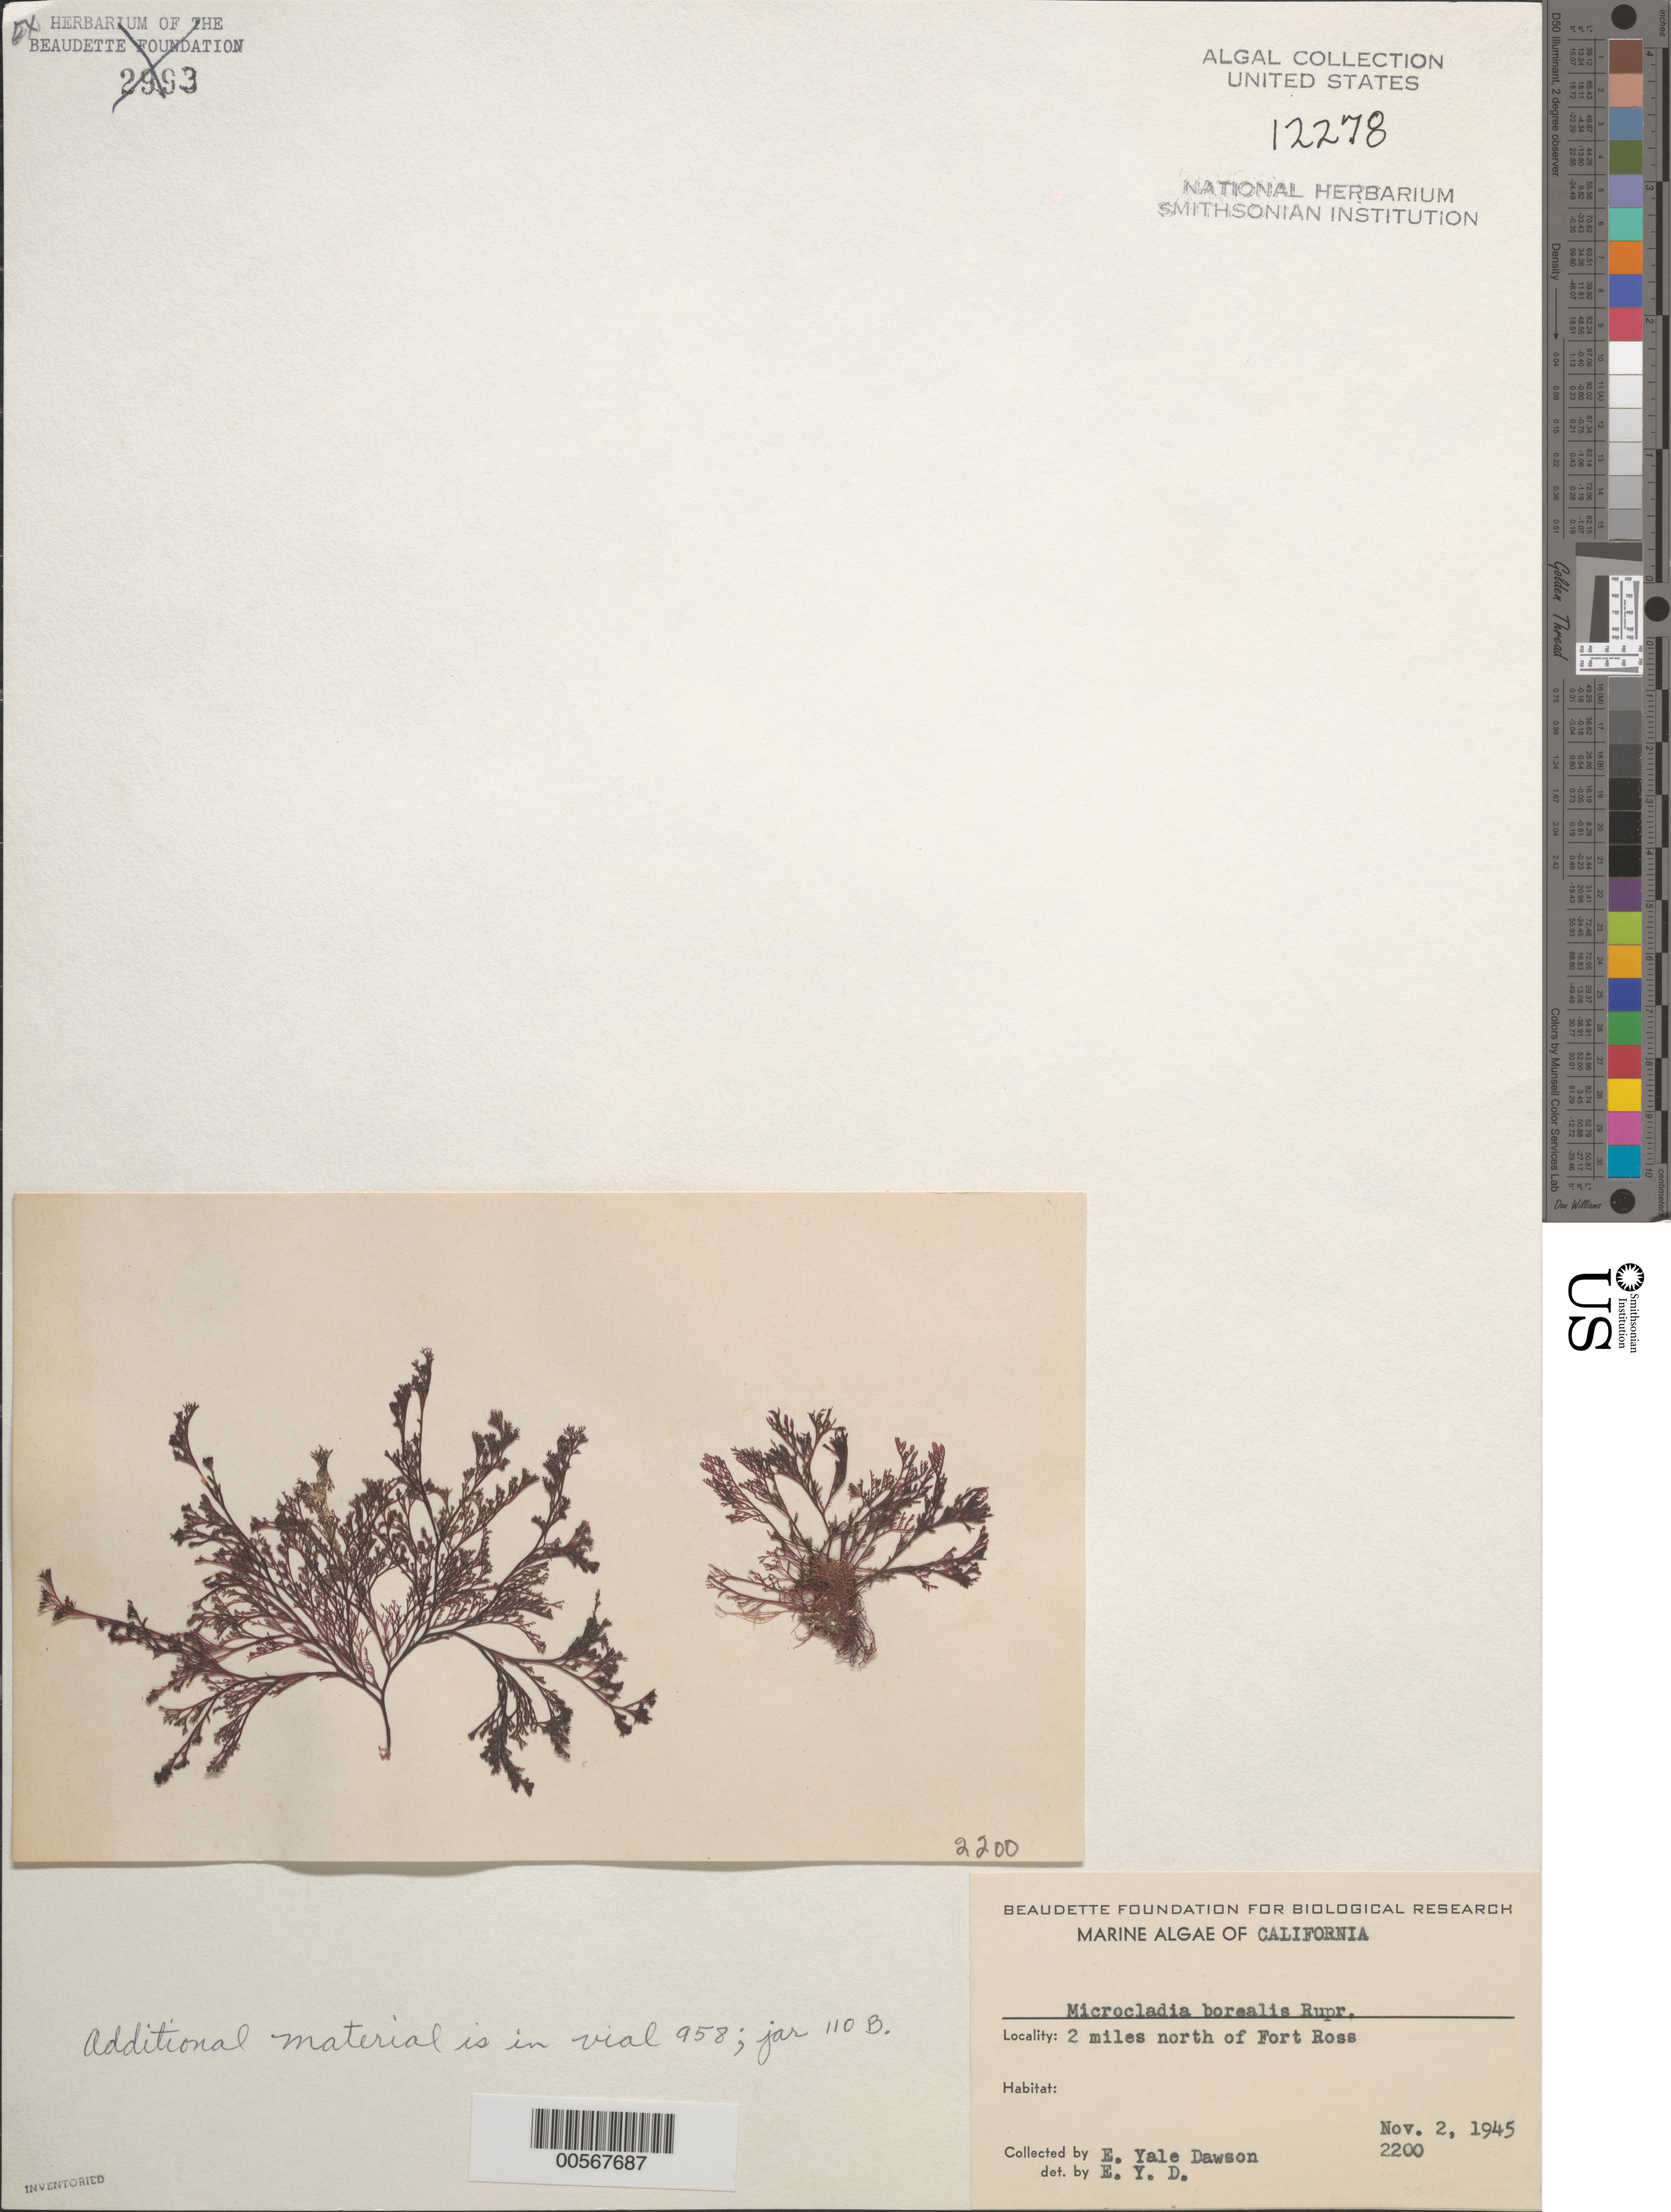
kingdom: Plantae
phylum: Rhodophyta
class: Florideophyceae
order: Ceramiales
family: Ceramiaceae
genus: Microcladia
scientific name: Microcladia borealis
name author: Rupr.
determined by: Dawson, E. Y.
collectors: E. Y. Dawson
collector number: EYD 2200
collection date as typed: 02 Nov 1945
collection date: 1945-11-02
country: United States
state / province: California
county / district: Sonoma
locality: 2 miles north of Fort Ross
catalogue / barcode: US 12278